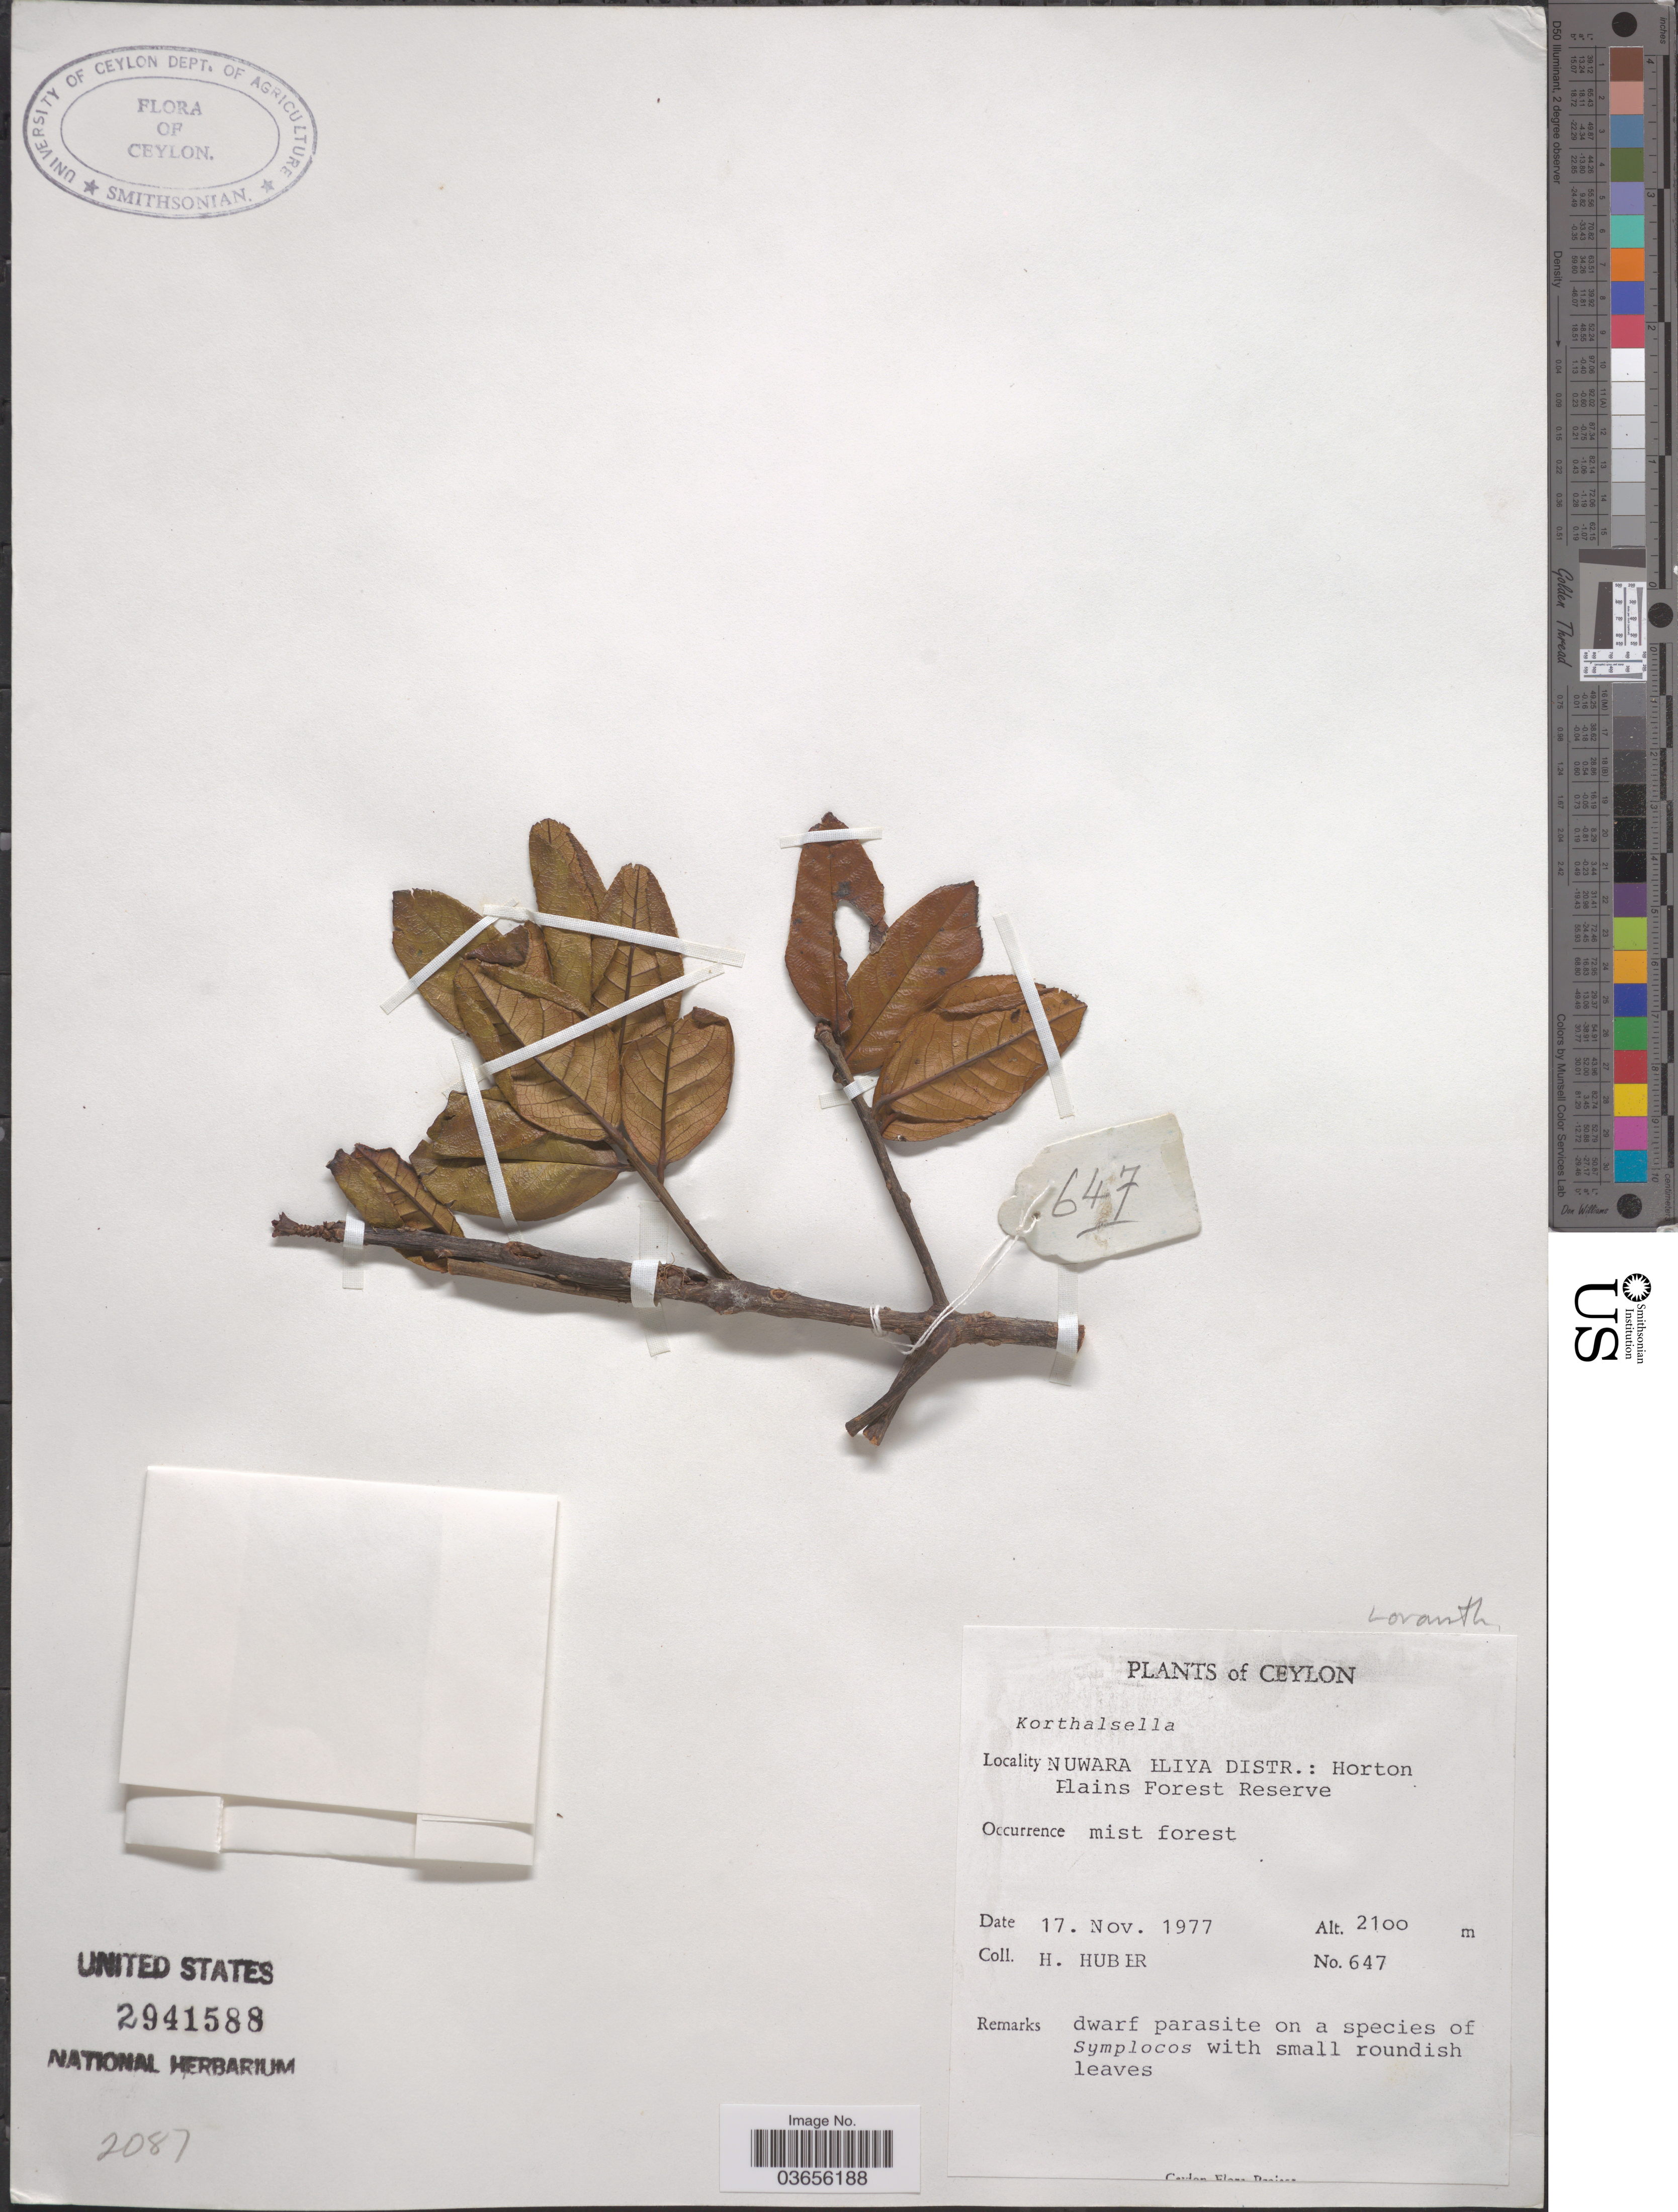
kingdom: Plantae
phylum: Tracheophyta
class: Magnoliopsida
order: Santalales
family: Viscaceae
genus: Korthalsella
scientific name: Korthalsella sp.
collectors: H. Huber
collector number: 647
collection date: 1977-11-17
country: Sri Lanka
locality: Ceylon. Nuwara Eliya Distr.: Horton Plains Forest Reserve.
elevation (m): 2100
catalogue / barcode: US 2941588